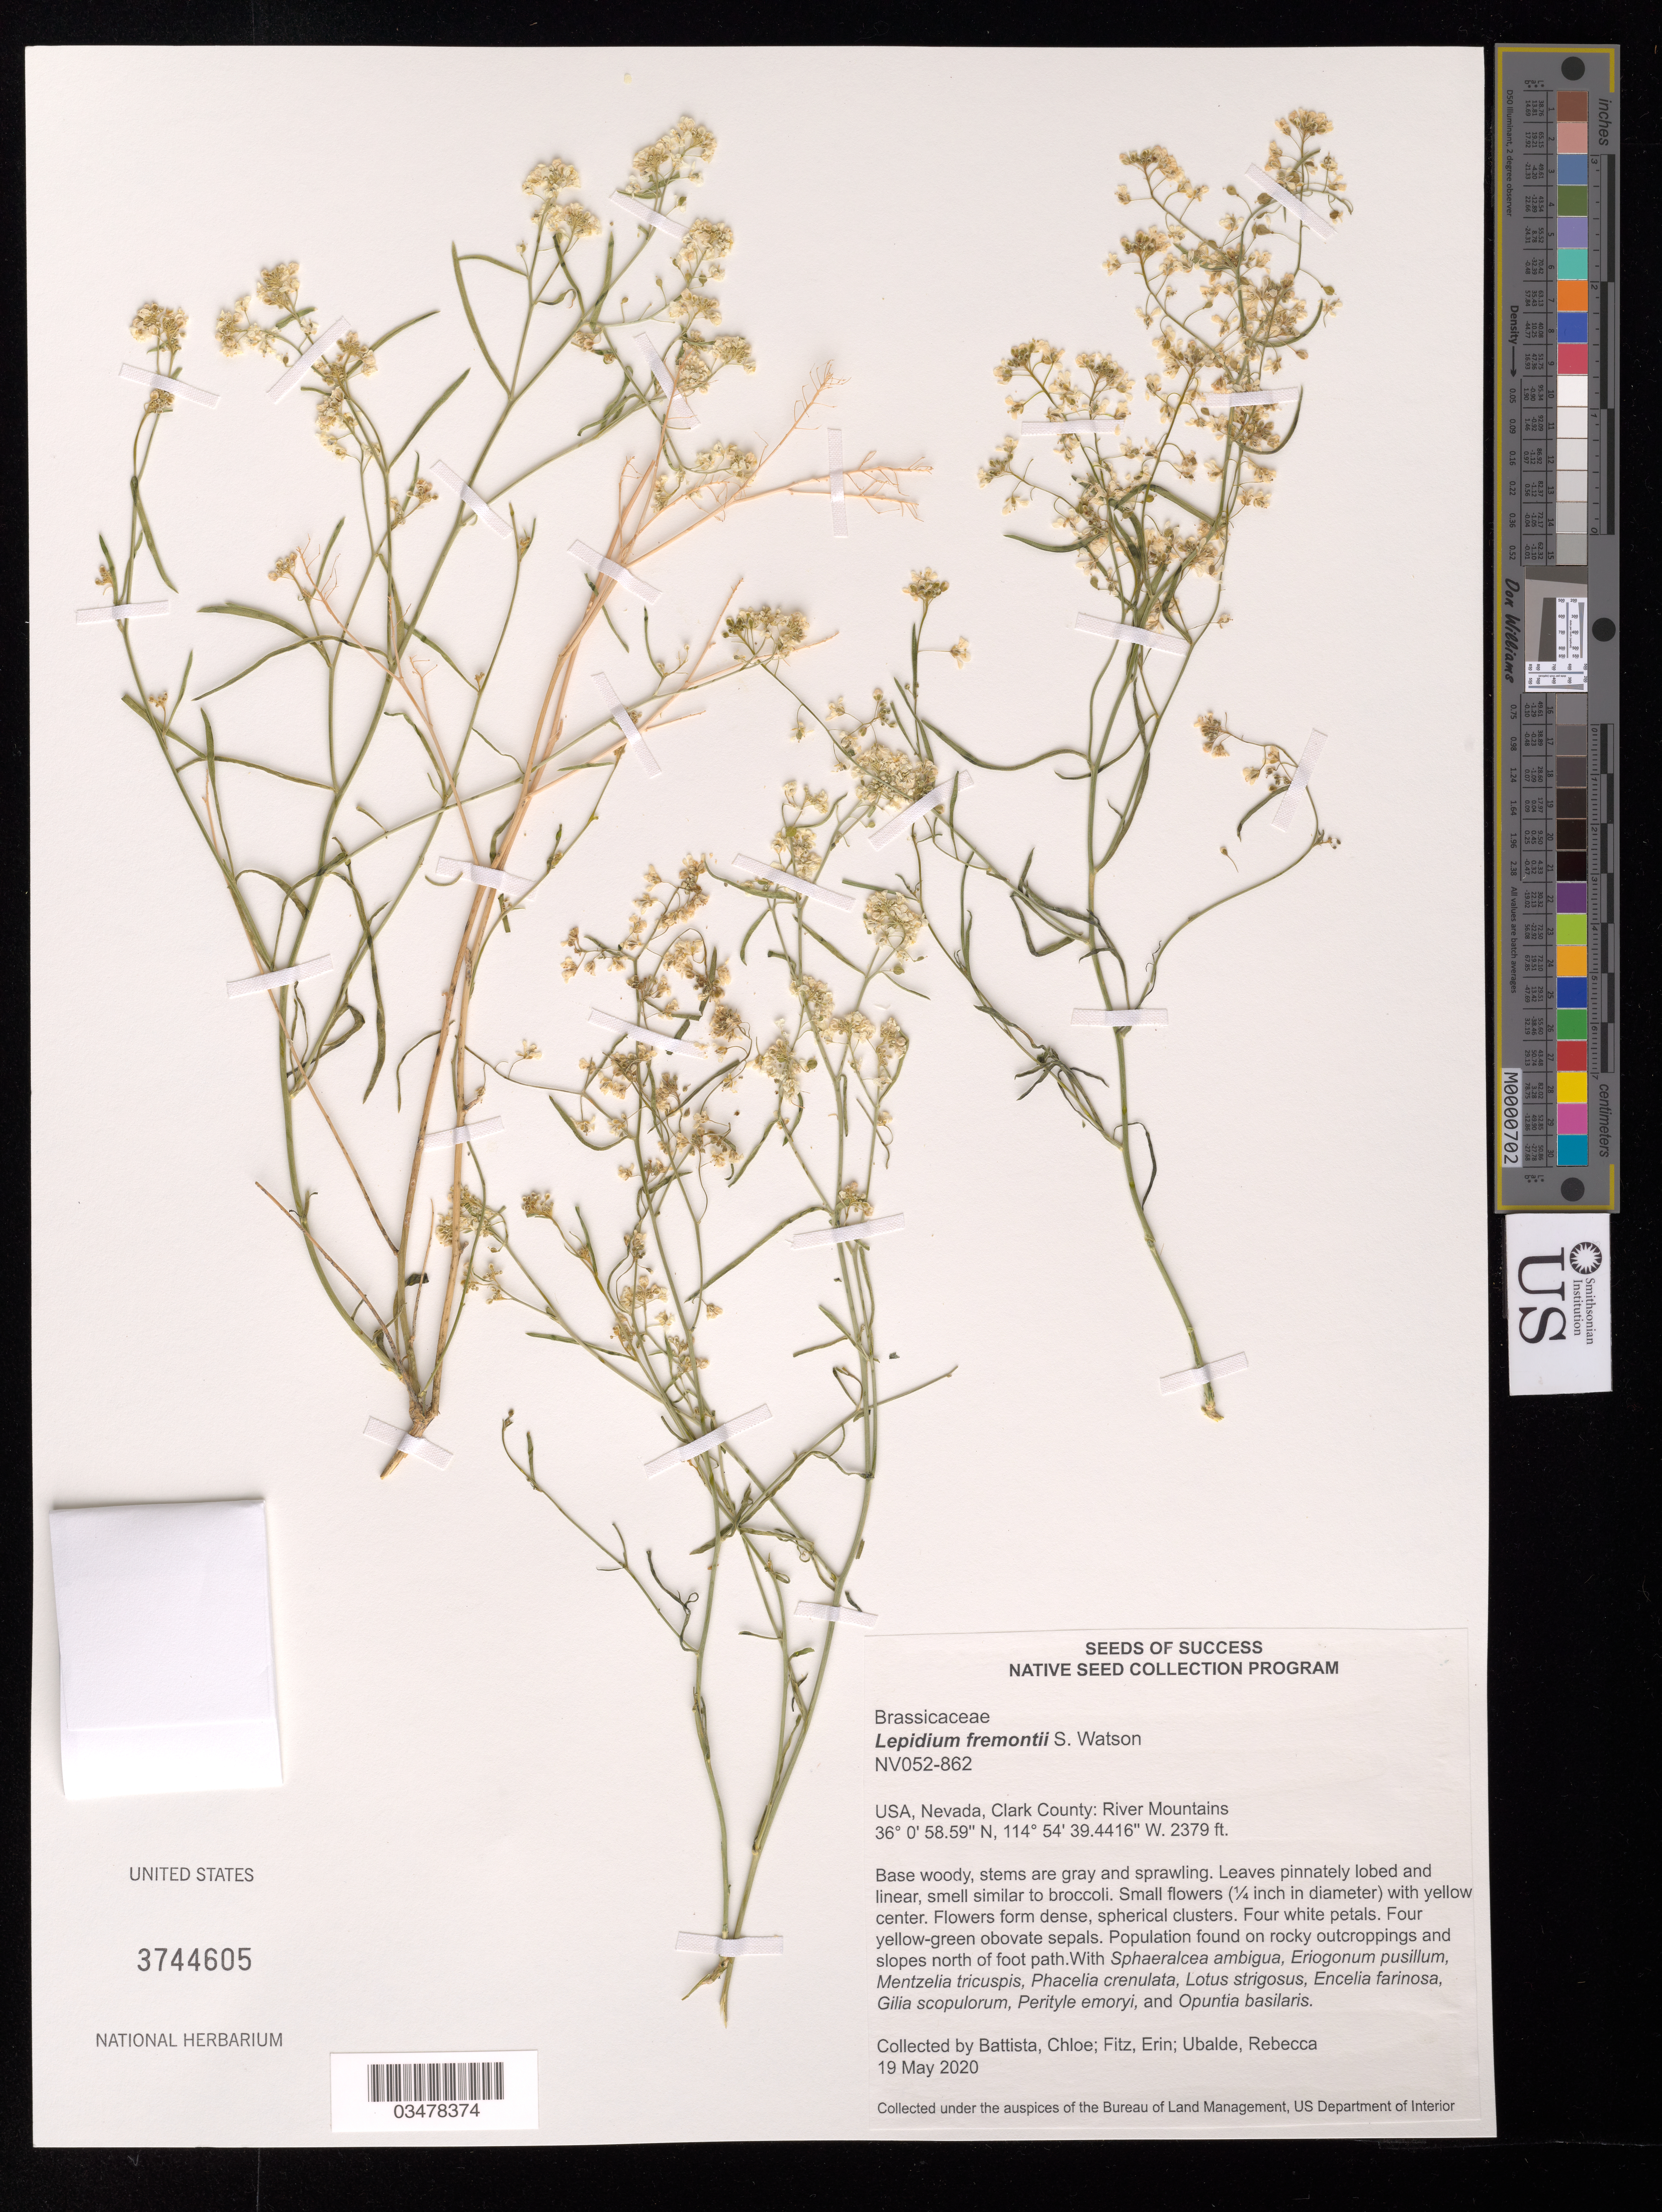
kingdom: Plantae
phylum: Tracheophyta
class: Magnoliopsida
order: Brassicales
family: Brassicaceae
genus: Lepidium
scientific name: Lepidium fremontii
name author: S. Watson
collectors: C. Battista, E. Fitz & R. Ubalde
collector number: NV052-862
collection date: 2020-05-19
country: United States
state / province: Nevada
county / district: Clark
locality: River Mountains.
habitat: Rocky outcroppings. With Encelia farinosa, Perityle emoryi, Opuntia basilaris, etc.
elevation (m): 725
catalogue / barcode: US 3744605